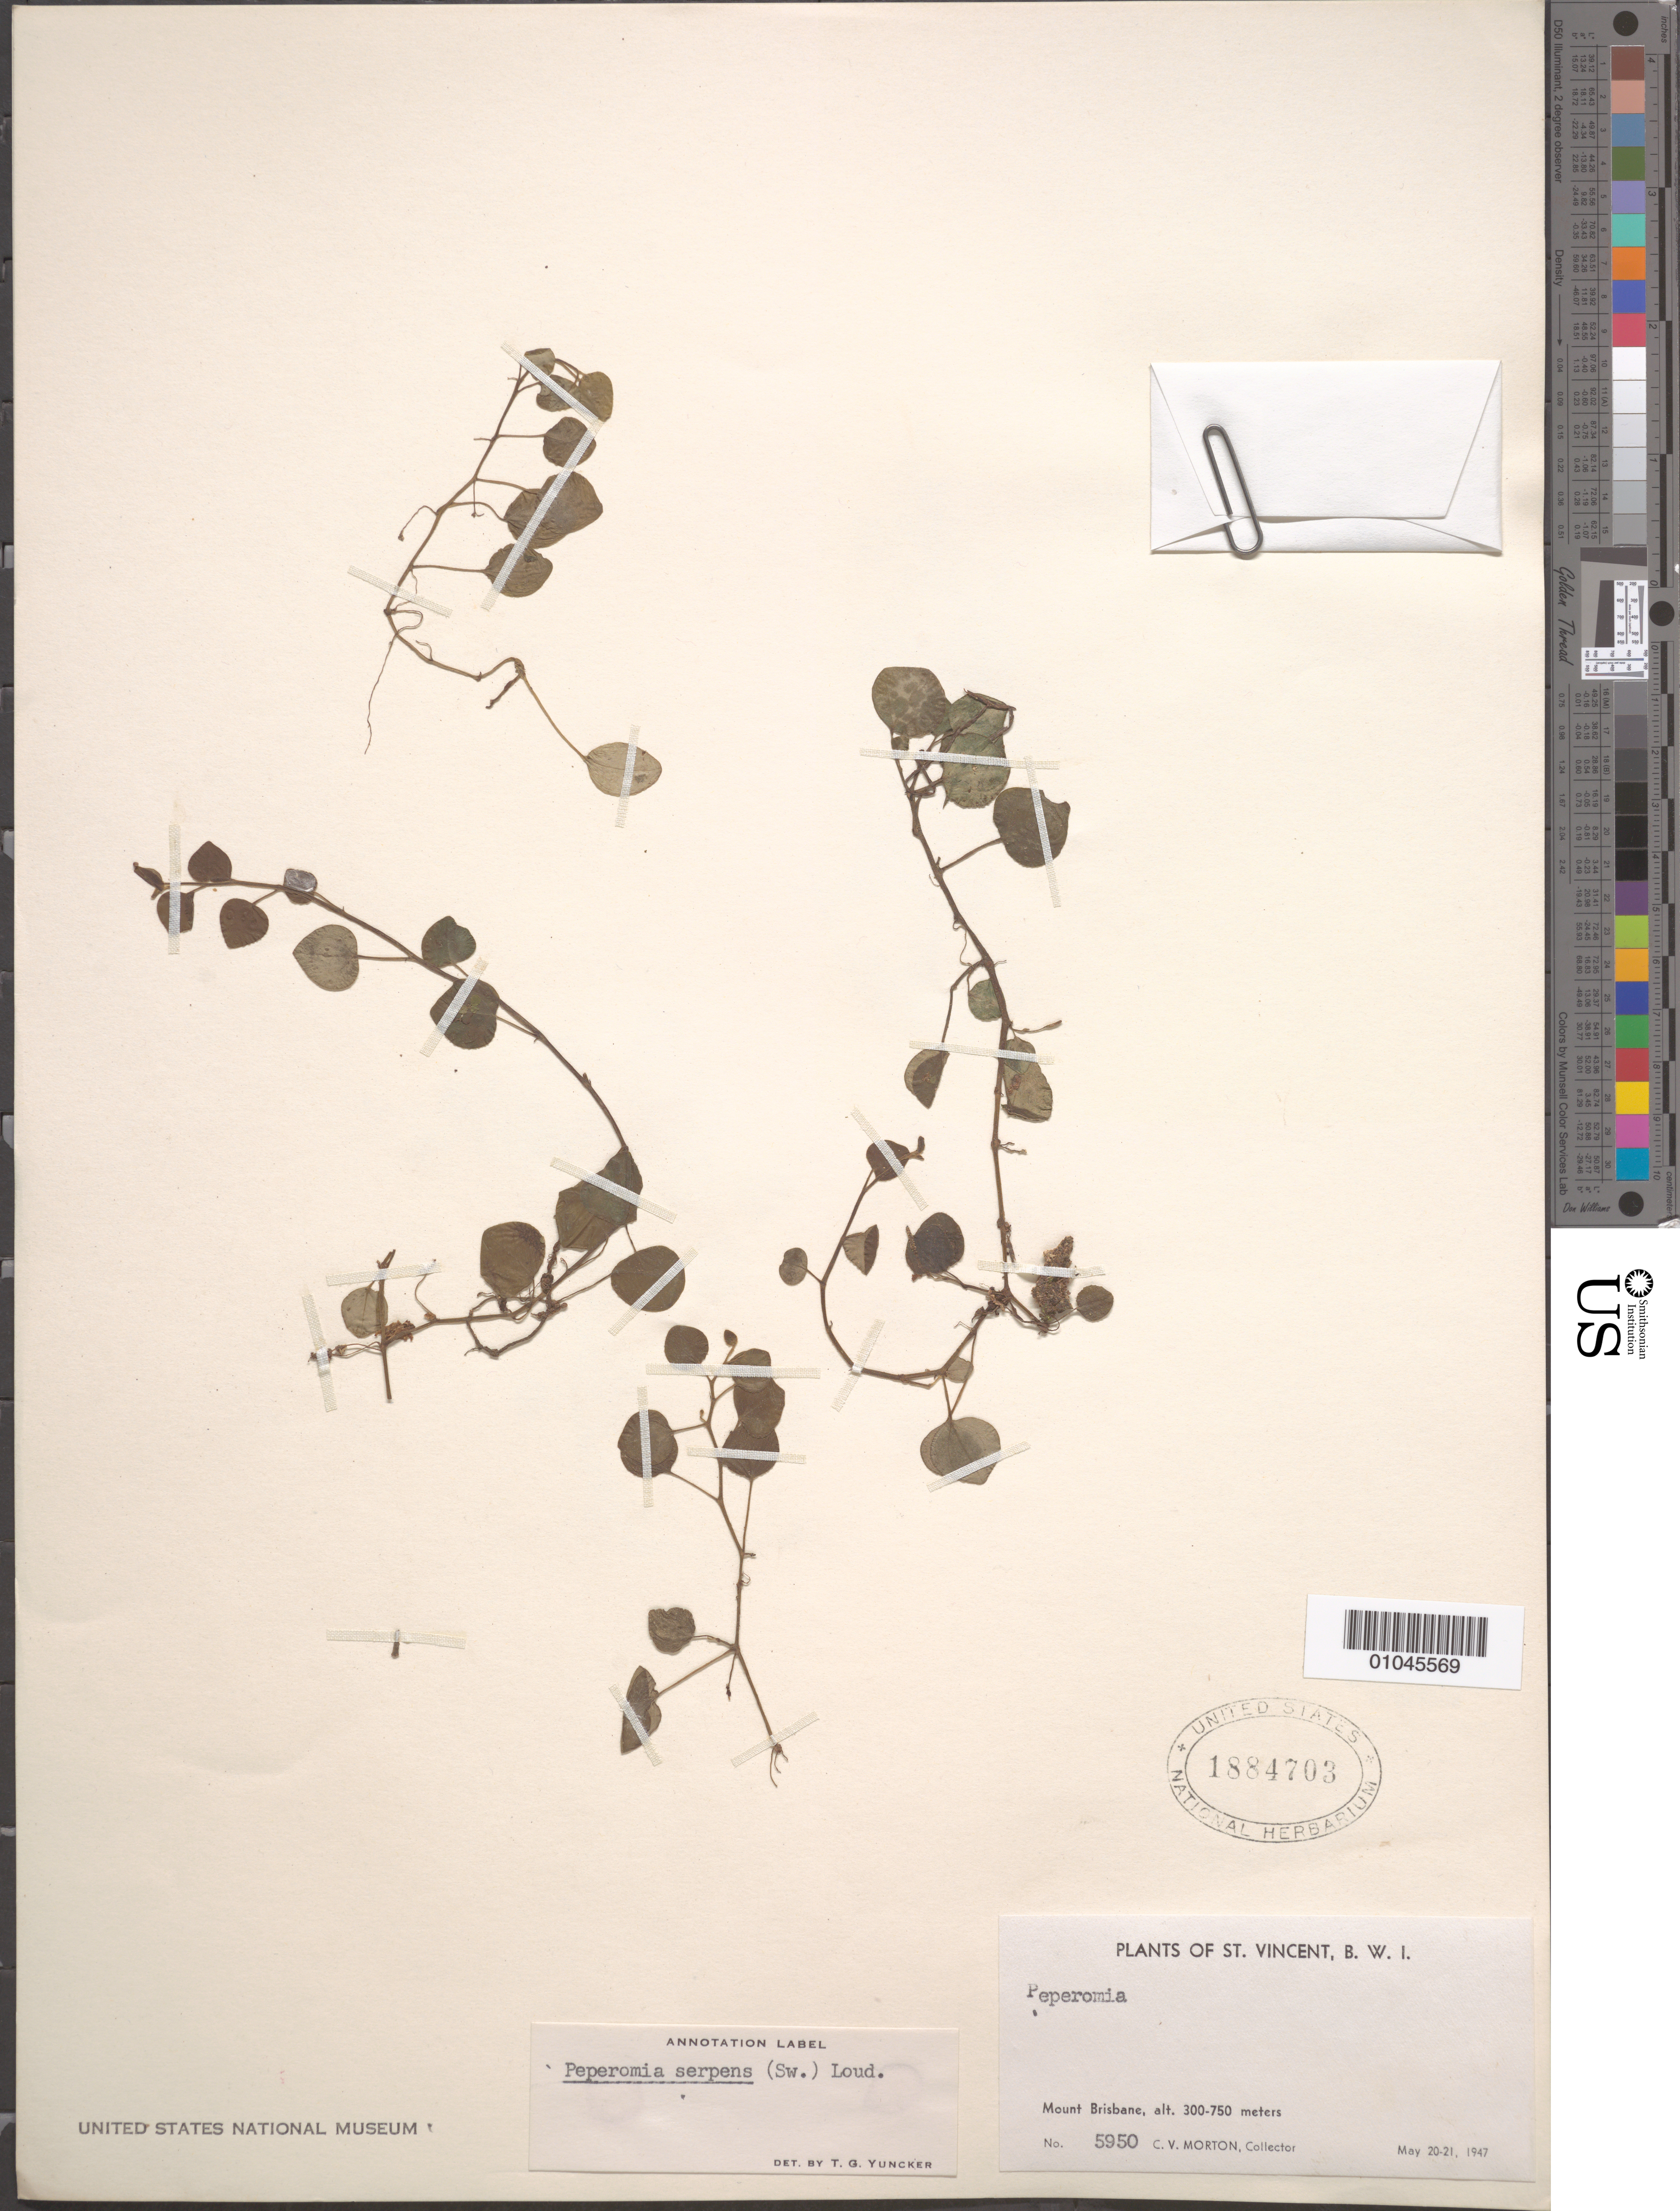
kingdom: Plantae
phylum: Tracheophyta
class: Magnoliopsida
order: Piperales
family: Piperaceae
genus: Peperomia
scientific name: Peperomia serpens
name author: (Sw.) Loudon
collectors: C. V. Morton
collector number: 5950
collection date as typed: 20 May 1947 to 21 May 1947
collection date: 1947-05-20/1947-05-21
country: St. Vincent - Grenadines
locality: Mt. Brisbane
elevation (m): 300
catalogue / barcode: US 1884703